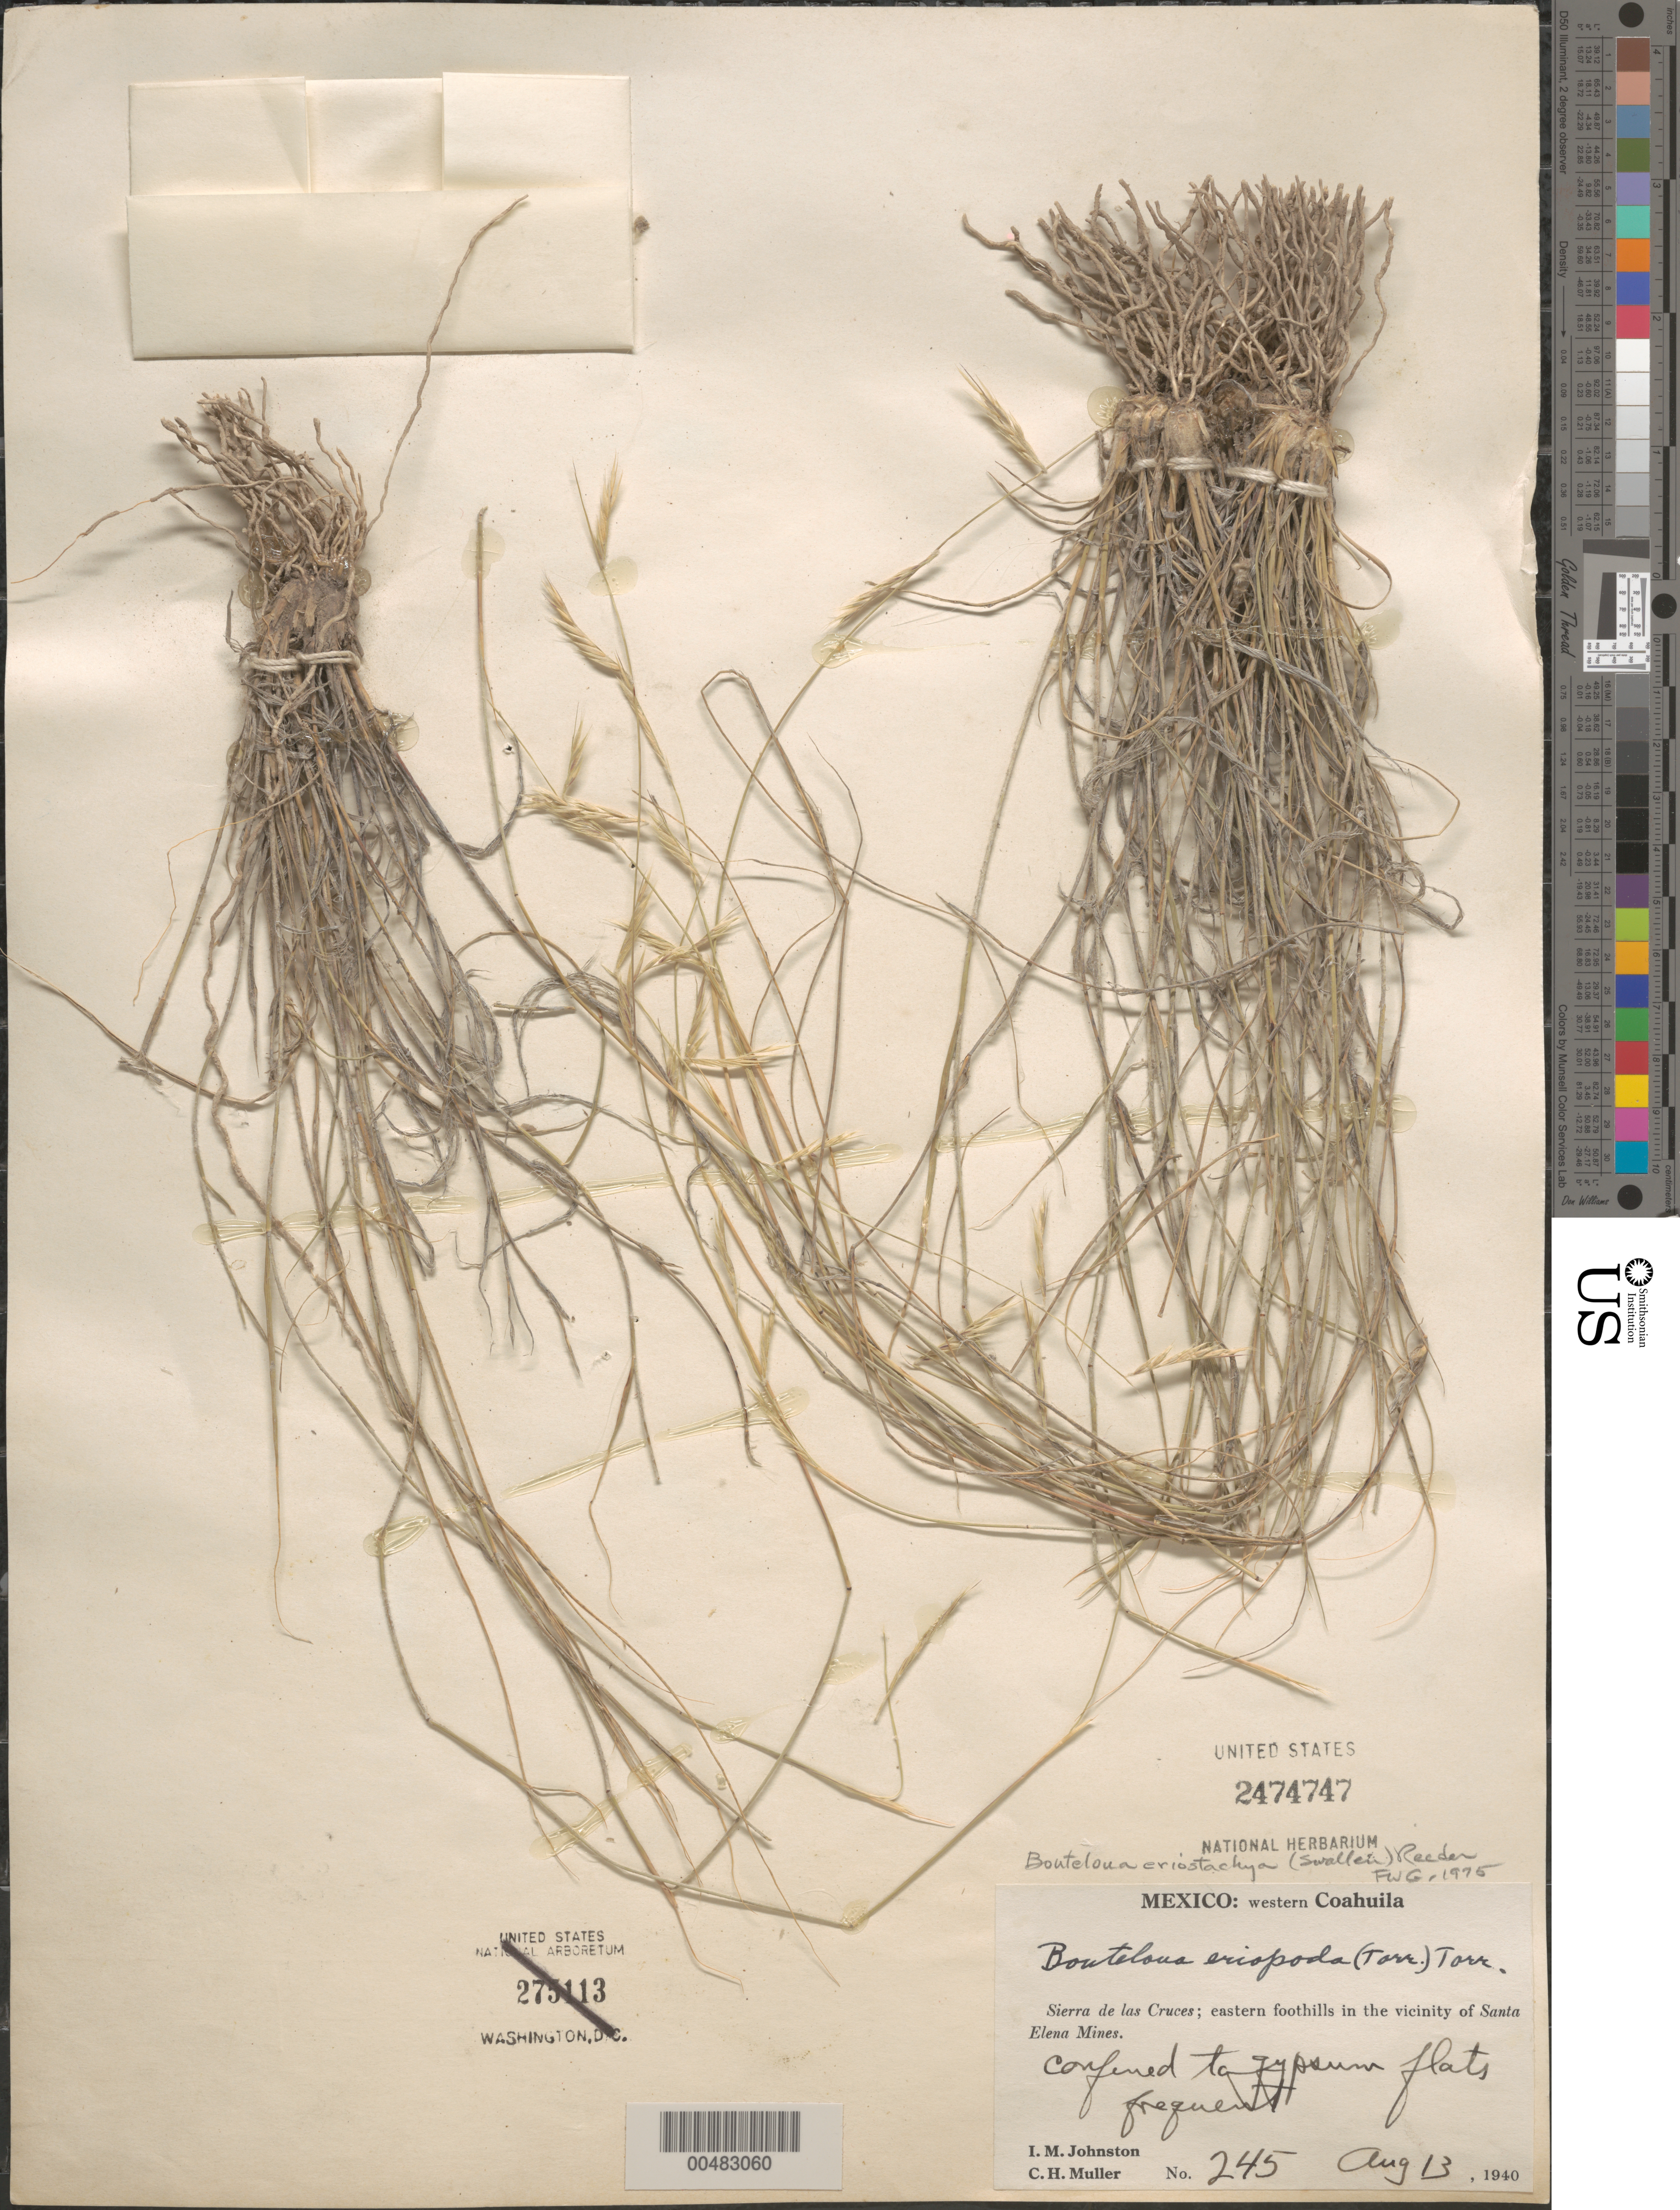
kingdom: Plantae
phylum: Tracheophyta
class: Liliopsida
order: Poales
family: Poaceae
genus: Bouteloua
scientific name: Bouteloua eriopoda var. eriostachya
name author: Swallen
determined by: Gould, F. W.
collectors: I.M. Johnston & C. H. Müller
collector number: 245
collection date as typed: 13 Aug 1940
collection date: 1940-08-13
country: Mexico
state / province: Coahuila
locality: W Coahuila, Sierra de las Cruces, E foothills in the vicinity of Santa Elena Mines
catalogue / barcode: US 2474747